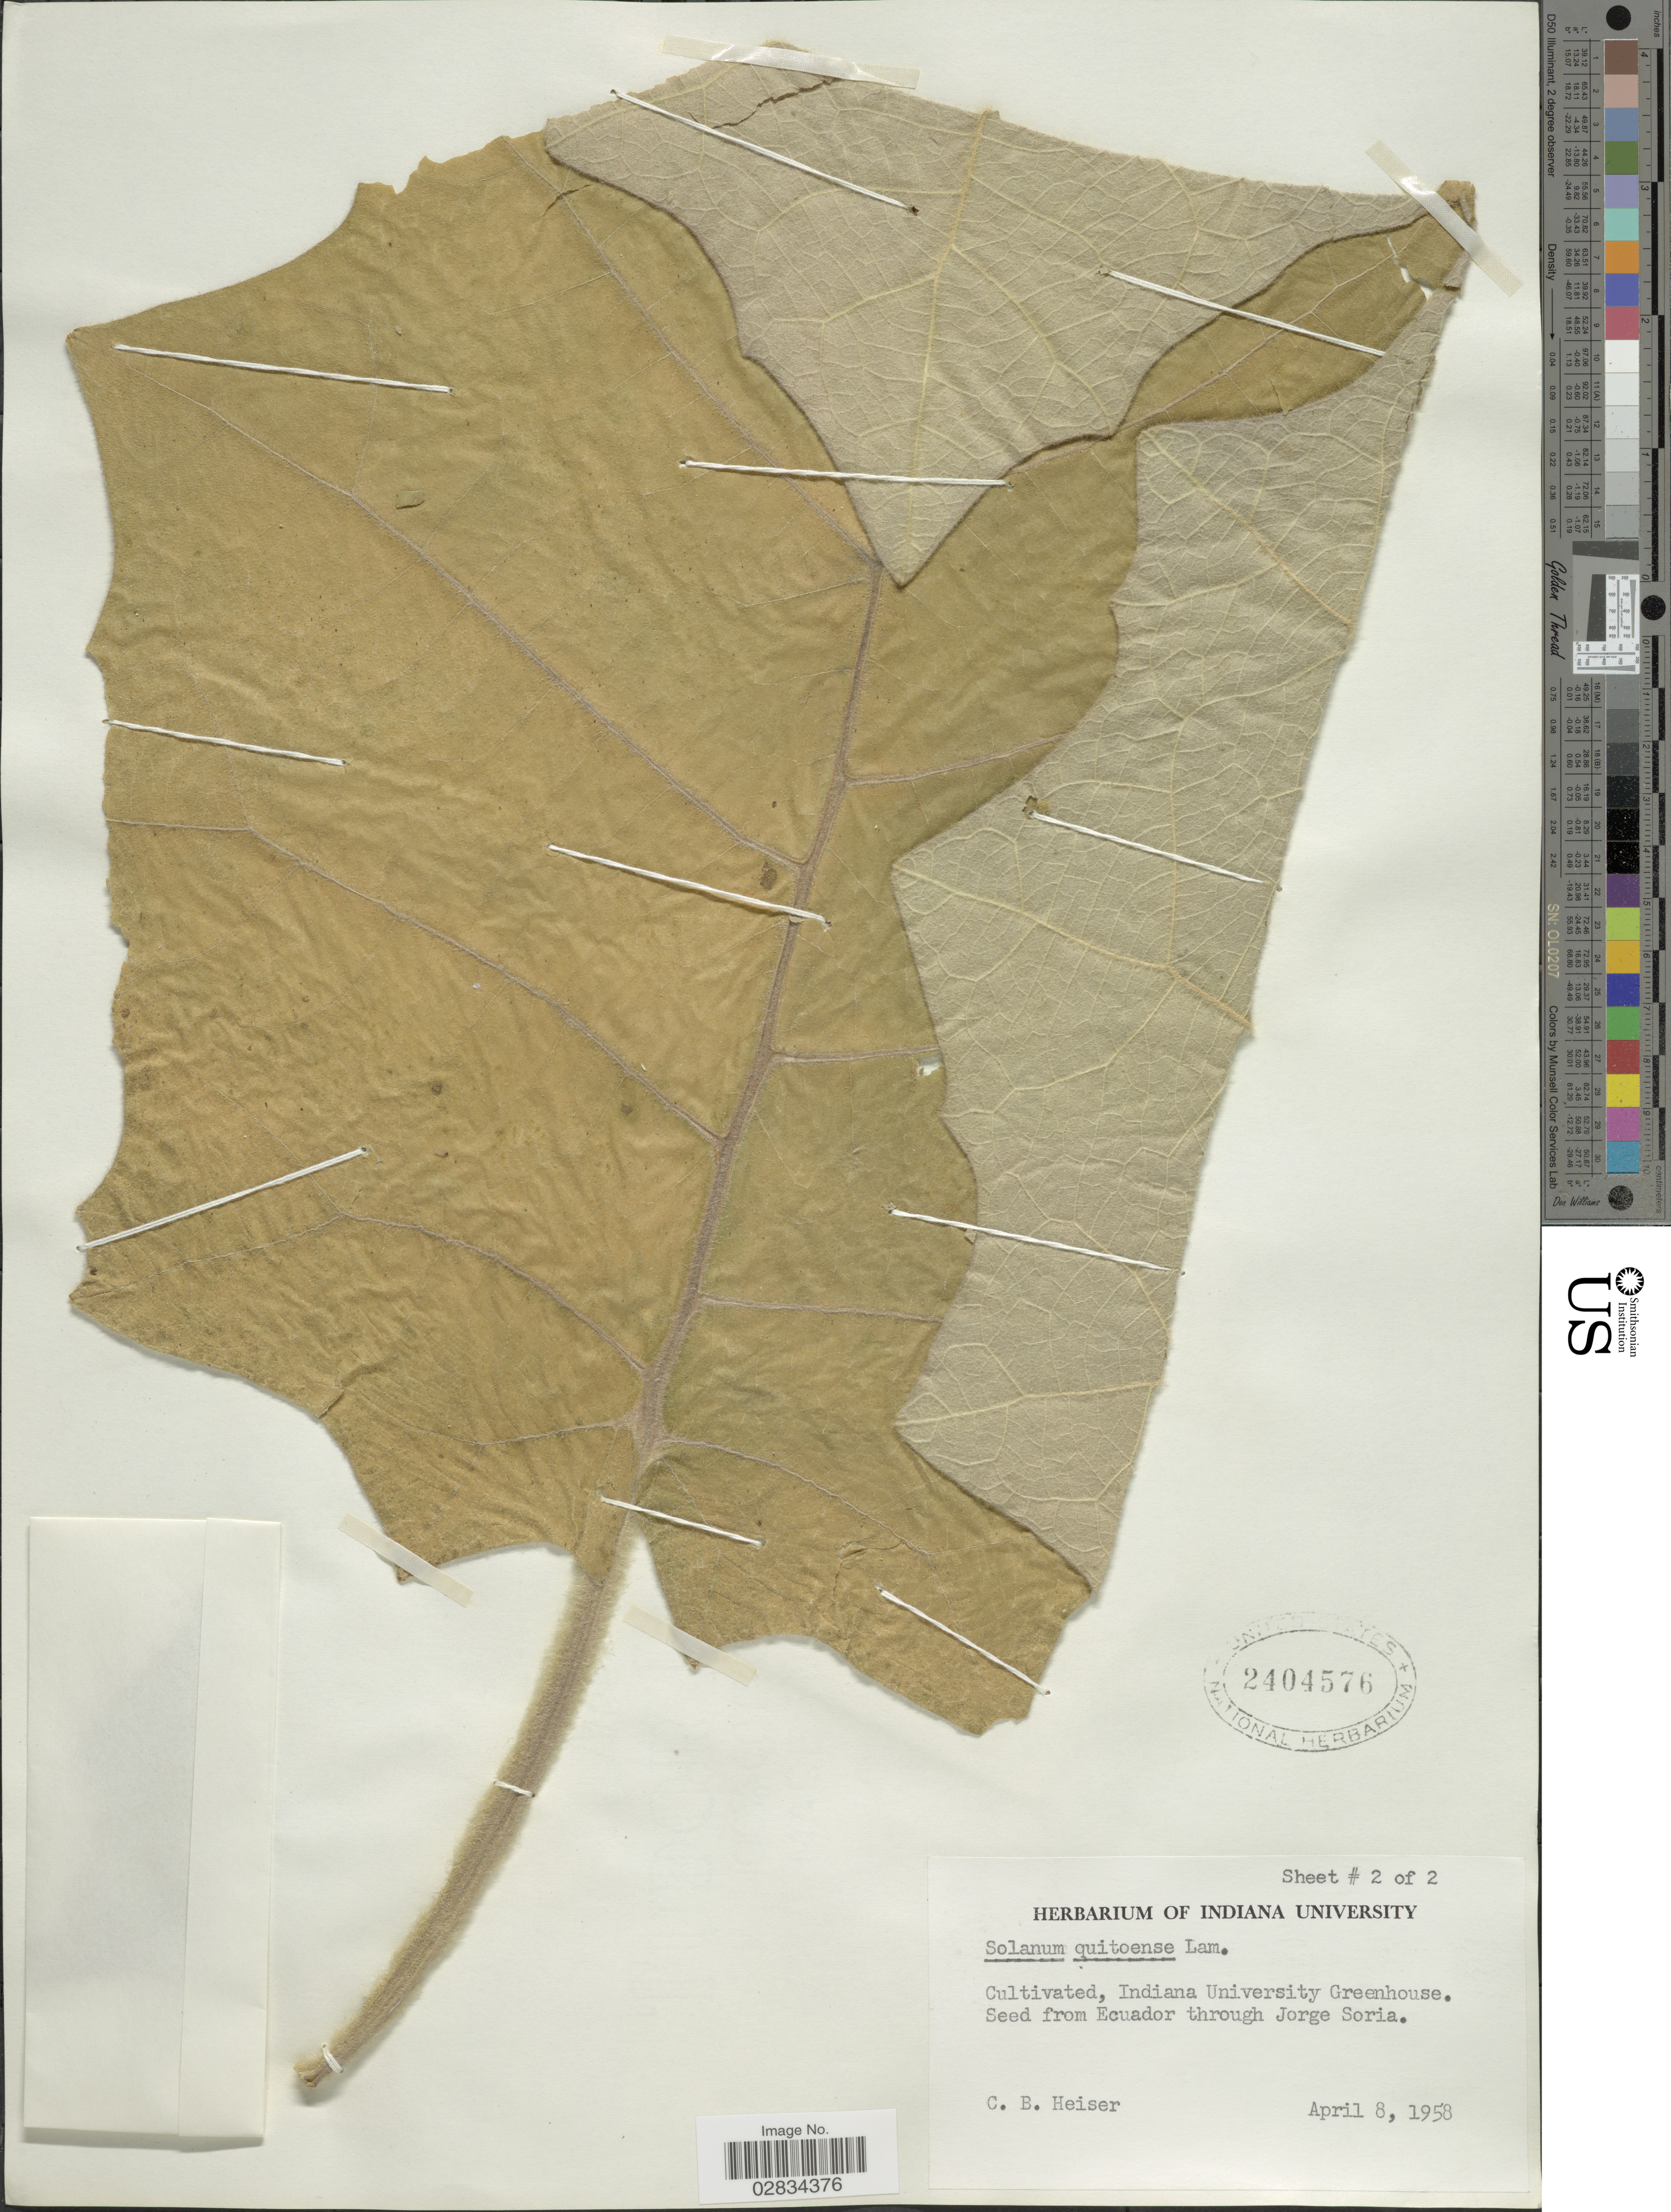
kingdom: Plantae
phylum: Tracheophyta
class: Magnoliopsida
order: Solanales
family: Solanaceae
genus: Solanum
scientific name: Solanum quitoense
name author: Lam.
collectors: C. B. Heiser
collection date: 1958-04-08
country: United States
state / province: Indiana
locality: Cultivated, Indiana University Greenhouse.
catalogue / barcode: US 2404576